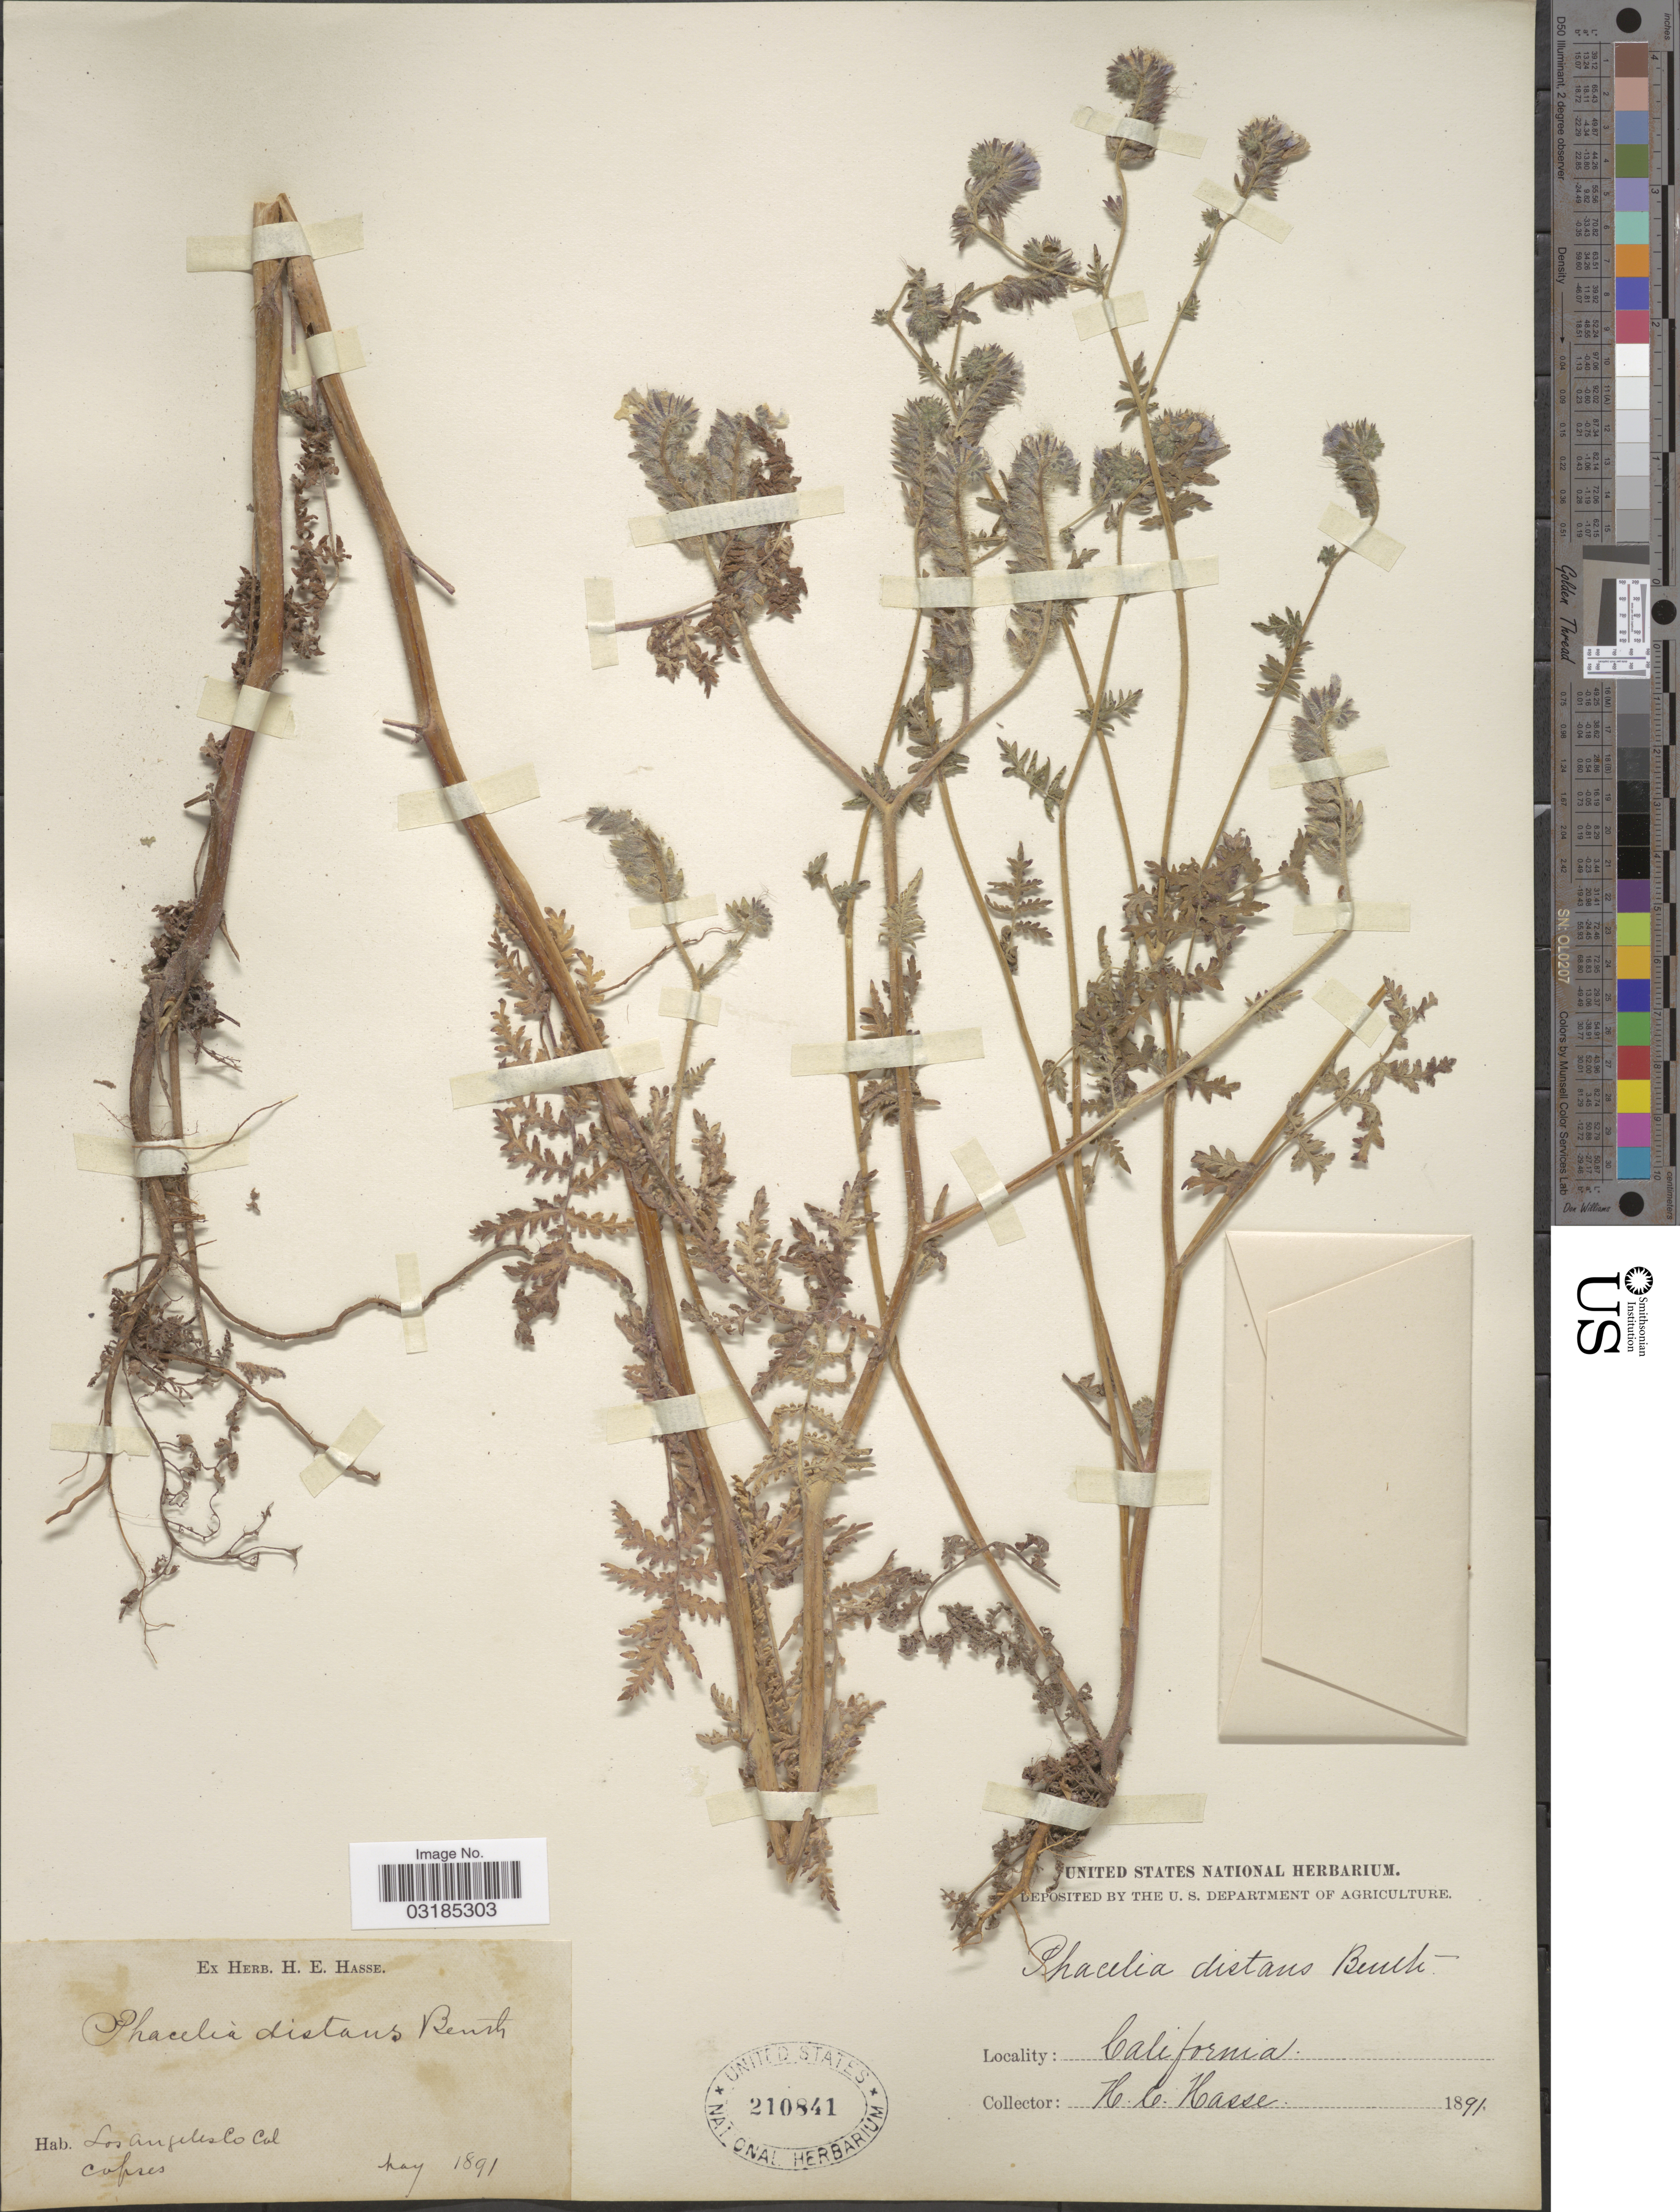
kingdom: Plantae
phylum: Tracheophyta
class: Magnoliopsida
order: Boraginales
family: Hydrophyllaceae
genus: Phacelia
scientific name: Phacelia distans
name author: Benth.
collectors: H. E. Hasse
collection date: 1891-05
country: United States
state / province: California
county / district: Los Angeles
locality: Los Angeles Co. Cal.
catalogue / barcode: US 210841